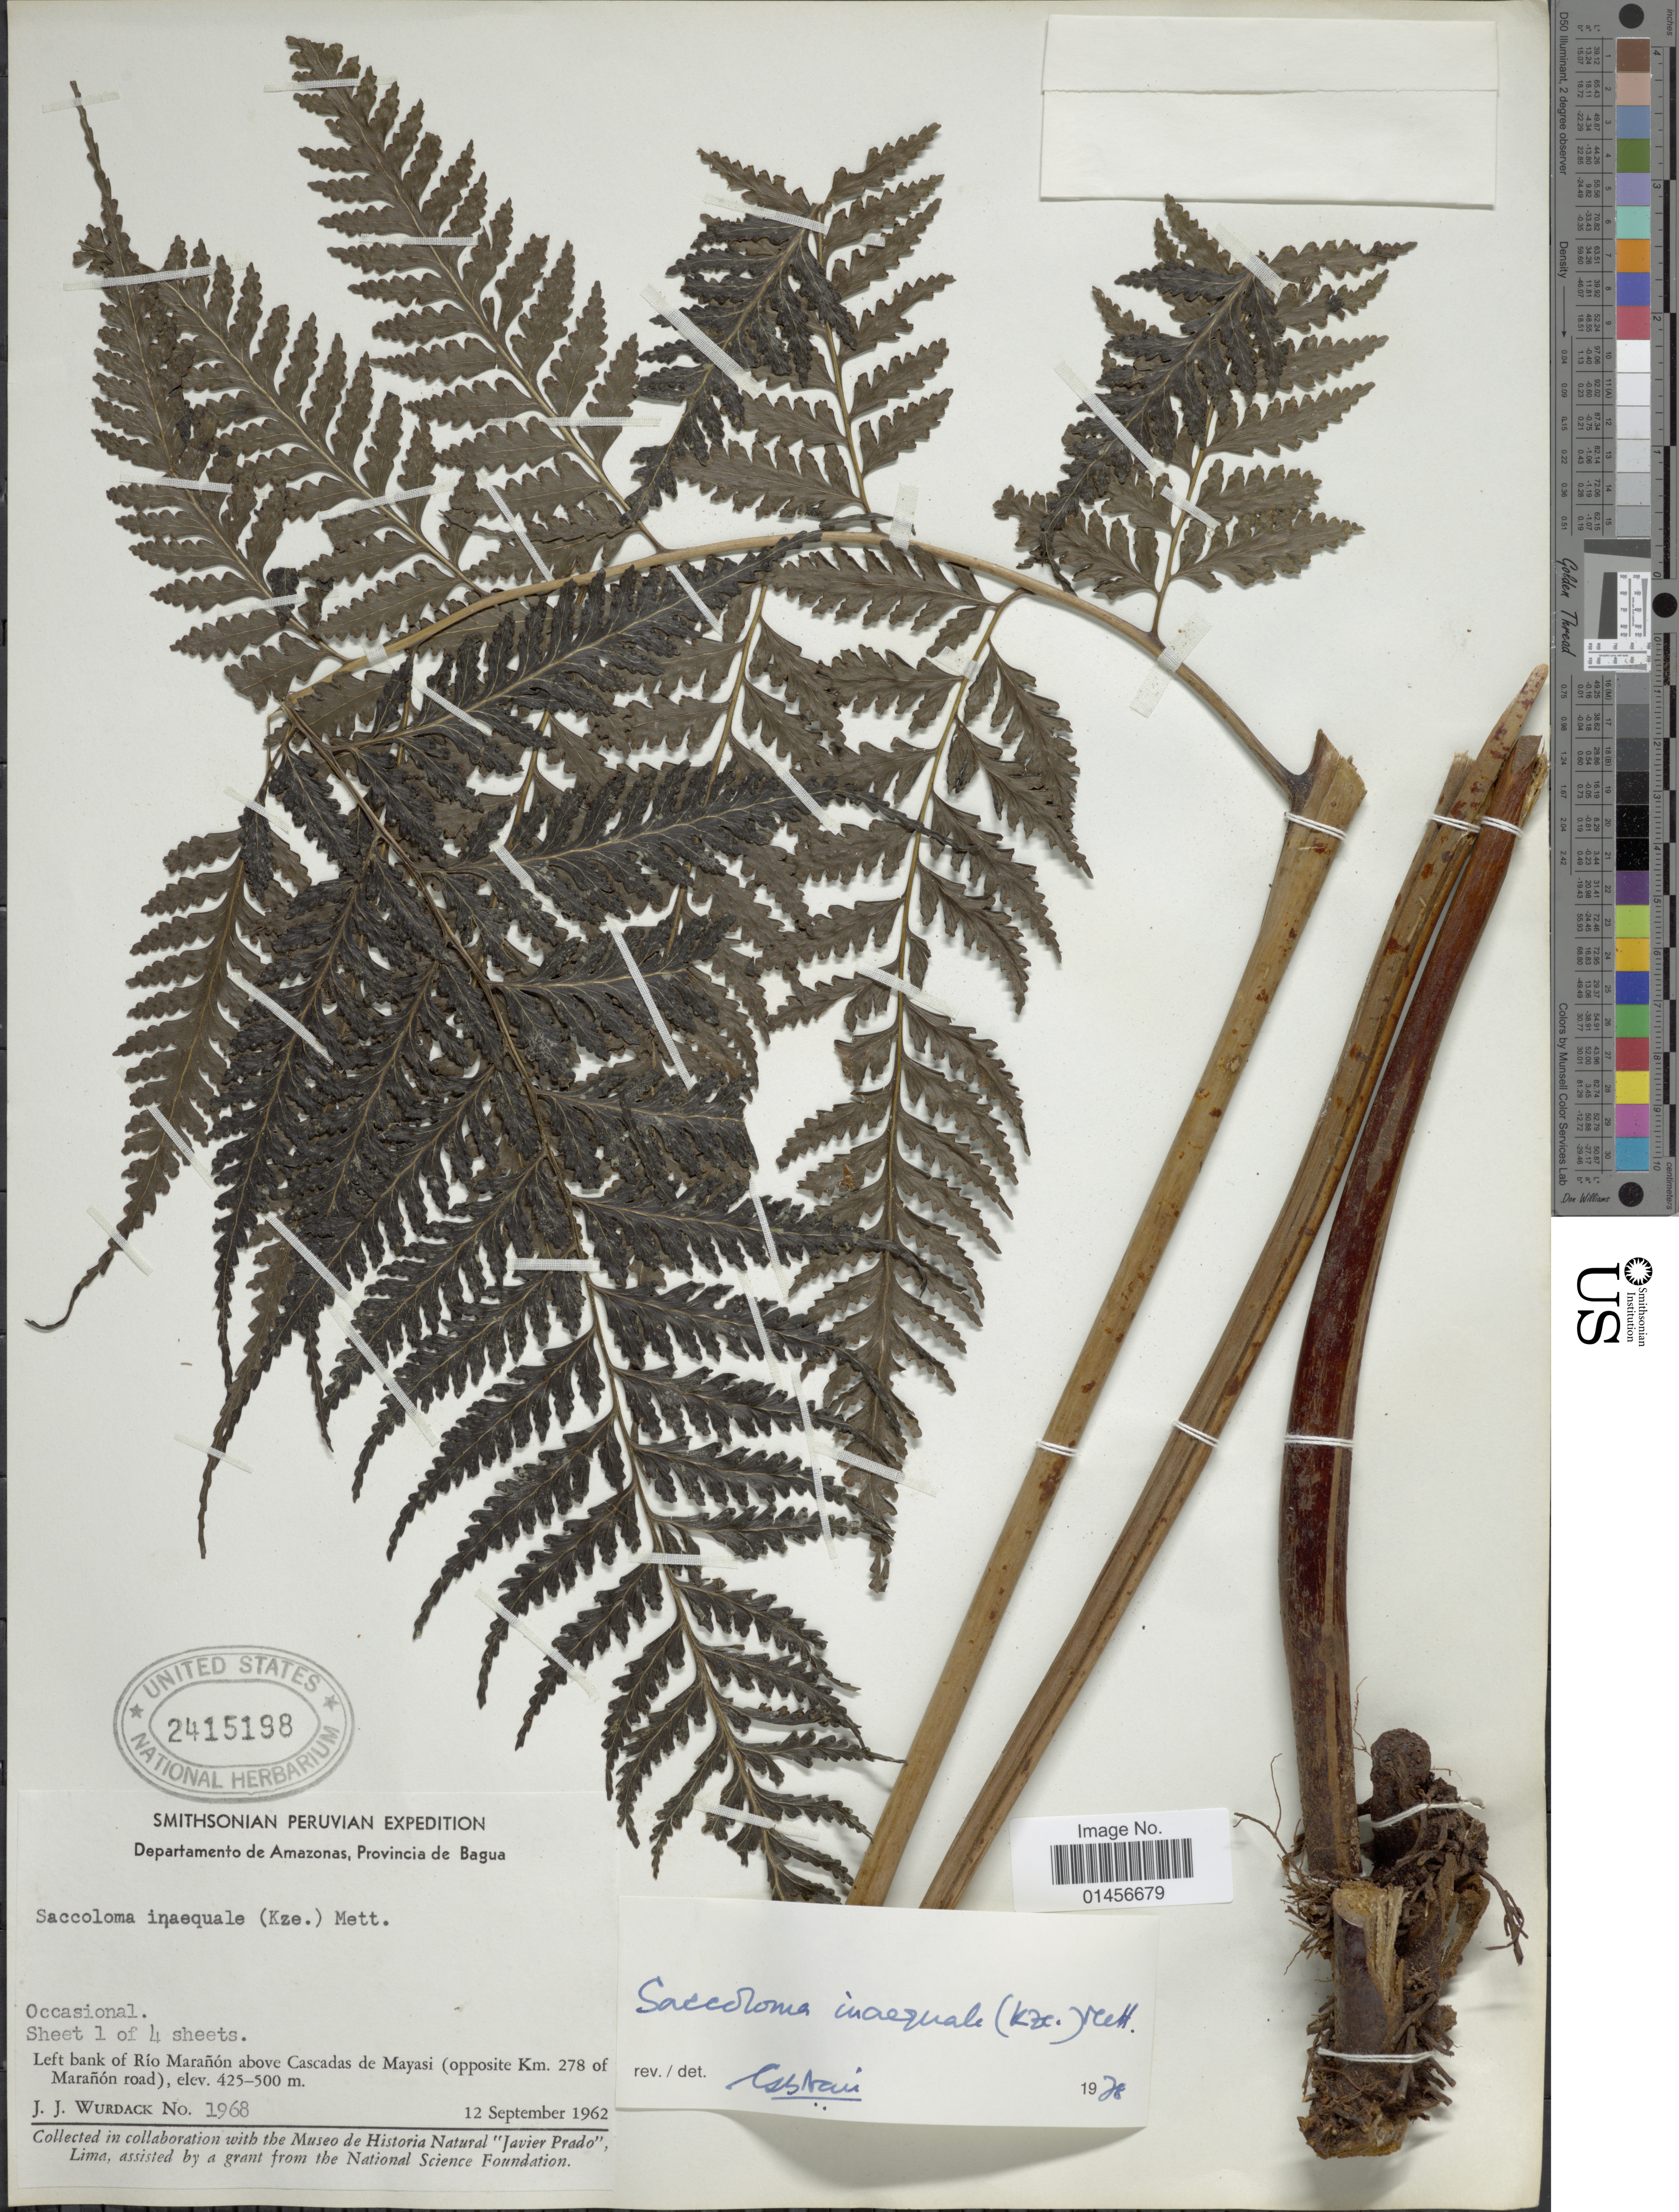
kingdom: Plantae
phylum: Tracheophyta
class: Polypodiopsida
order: Polypodiales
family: Saccolomataceae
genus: Saccoloma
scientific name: Saccoloma inaequale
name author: (Kunze) Mett.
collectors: J. J. Wurdack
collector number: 1968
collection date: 1962-09-12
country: Peru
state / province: Amazonas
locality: Provincia de Bagua, Left bank of Rio Marañón above Cascadas de Mayasi (opposite Km. 278 of Marañón road)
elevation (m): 425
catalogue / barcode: US 2415198